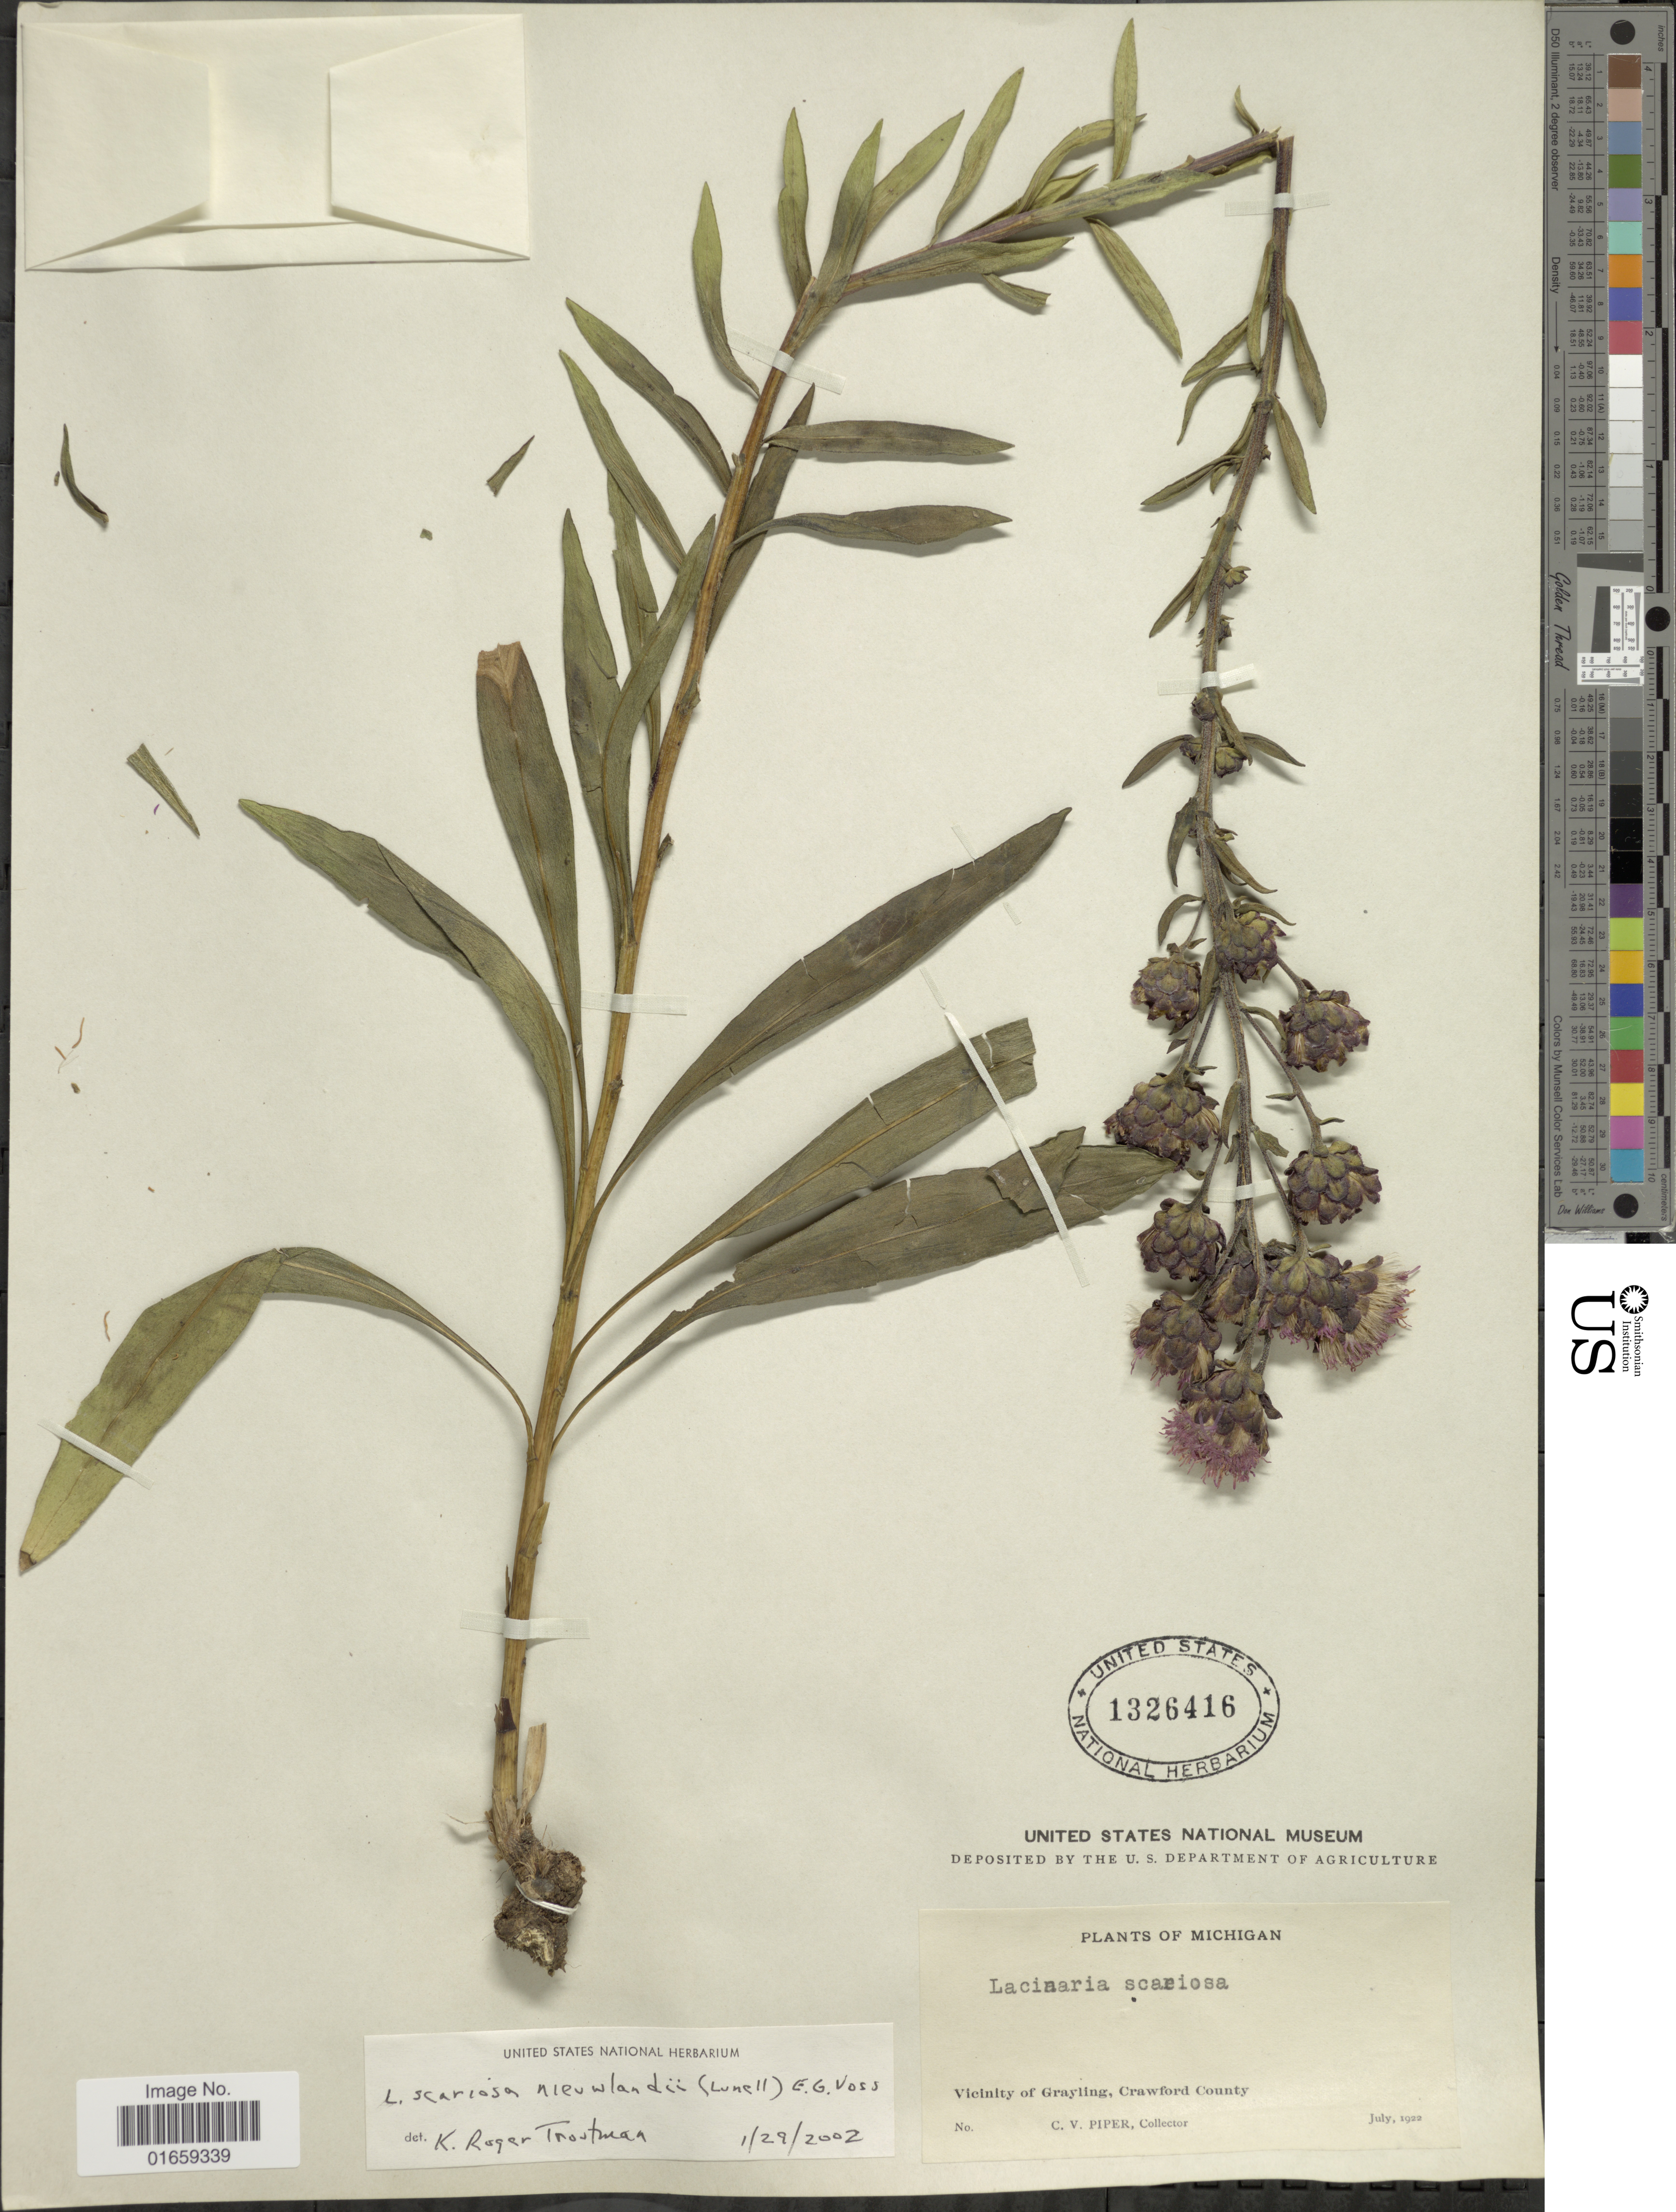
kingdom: Plantae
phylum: Tracheophyta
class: Magnoliopsida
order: Asterales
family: Asteraceae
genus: Liatris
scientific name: Liatris scariosa var. nieuwlandii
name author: (Lunell) E.G. Voss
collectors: C. V. Piper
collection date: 1922-07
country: United States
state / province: Michigan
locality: Vicinity of Grayling, Crawford County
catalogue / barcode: US 1326416